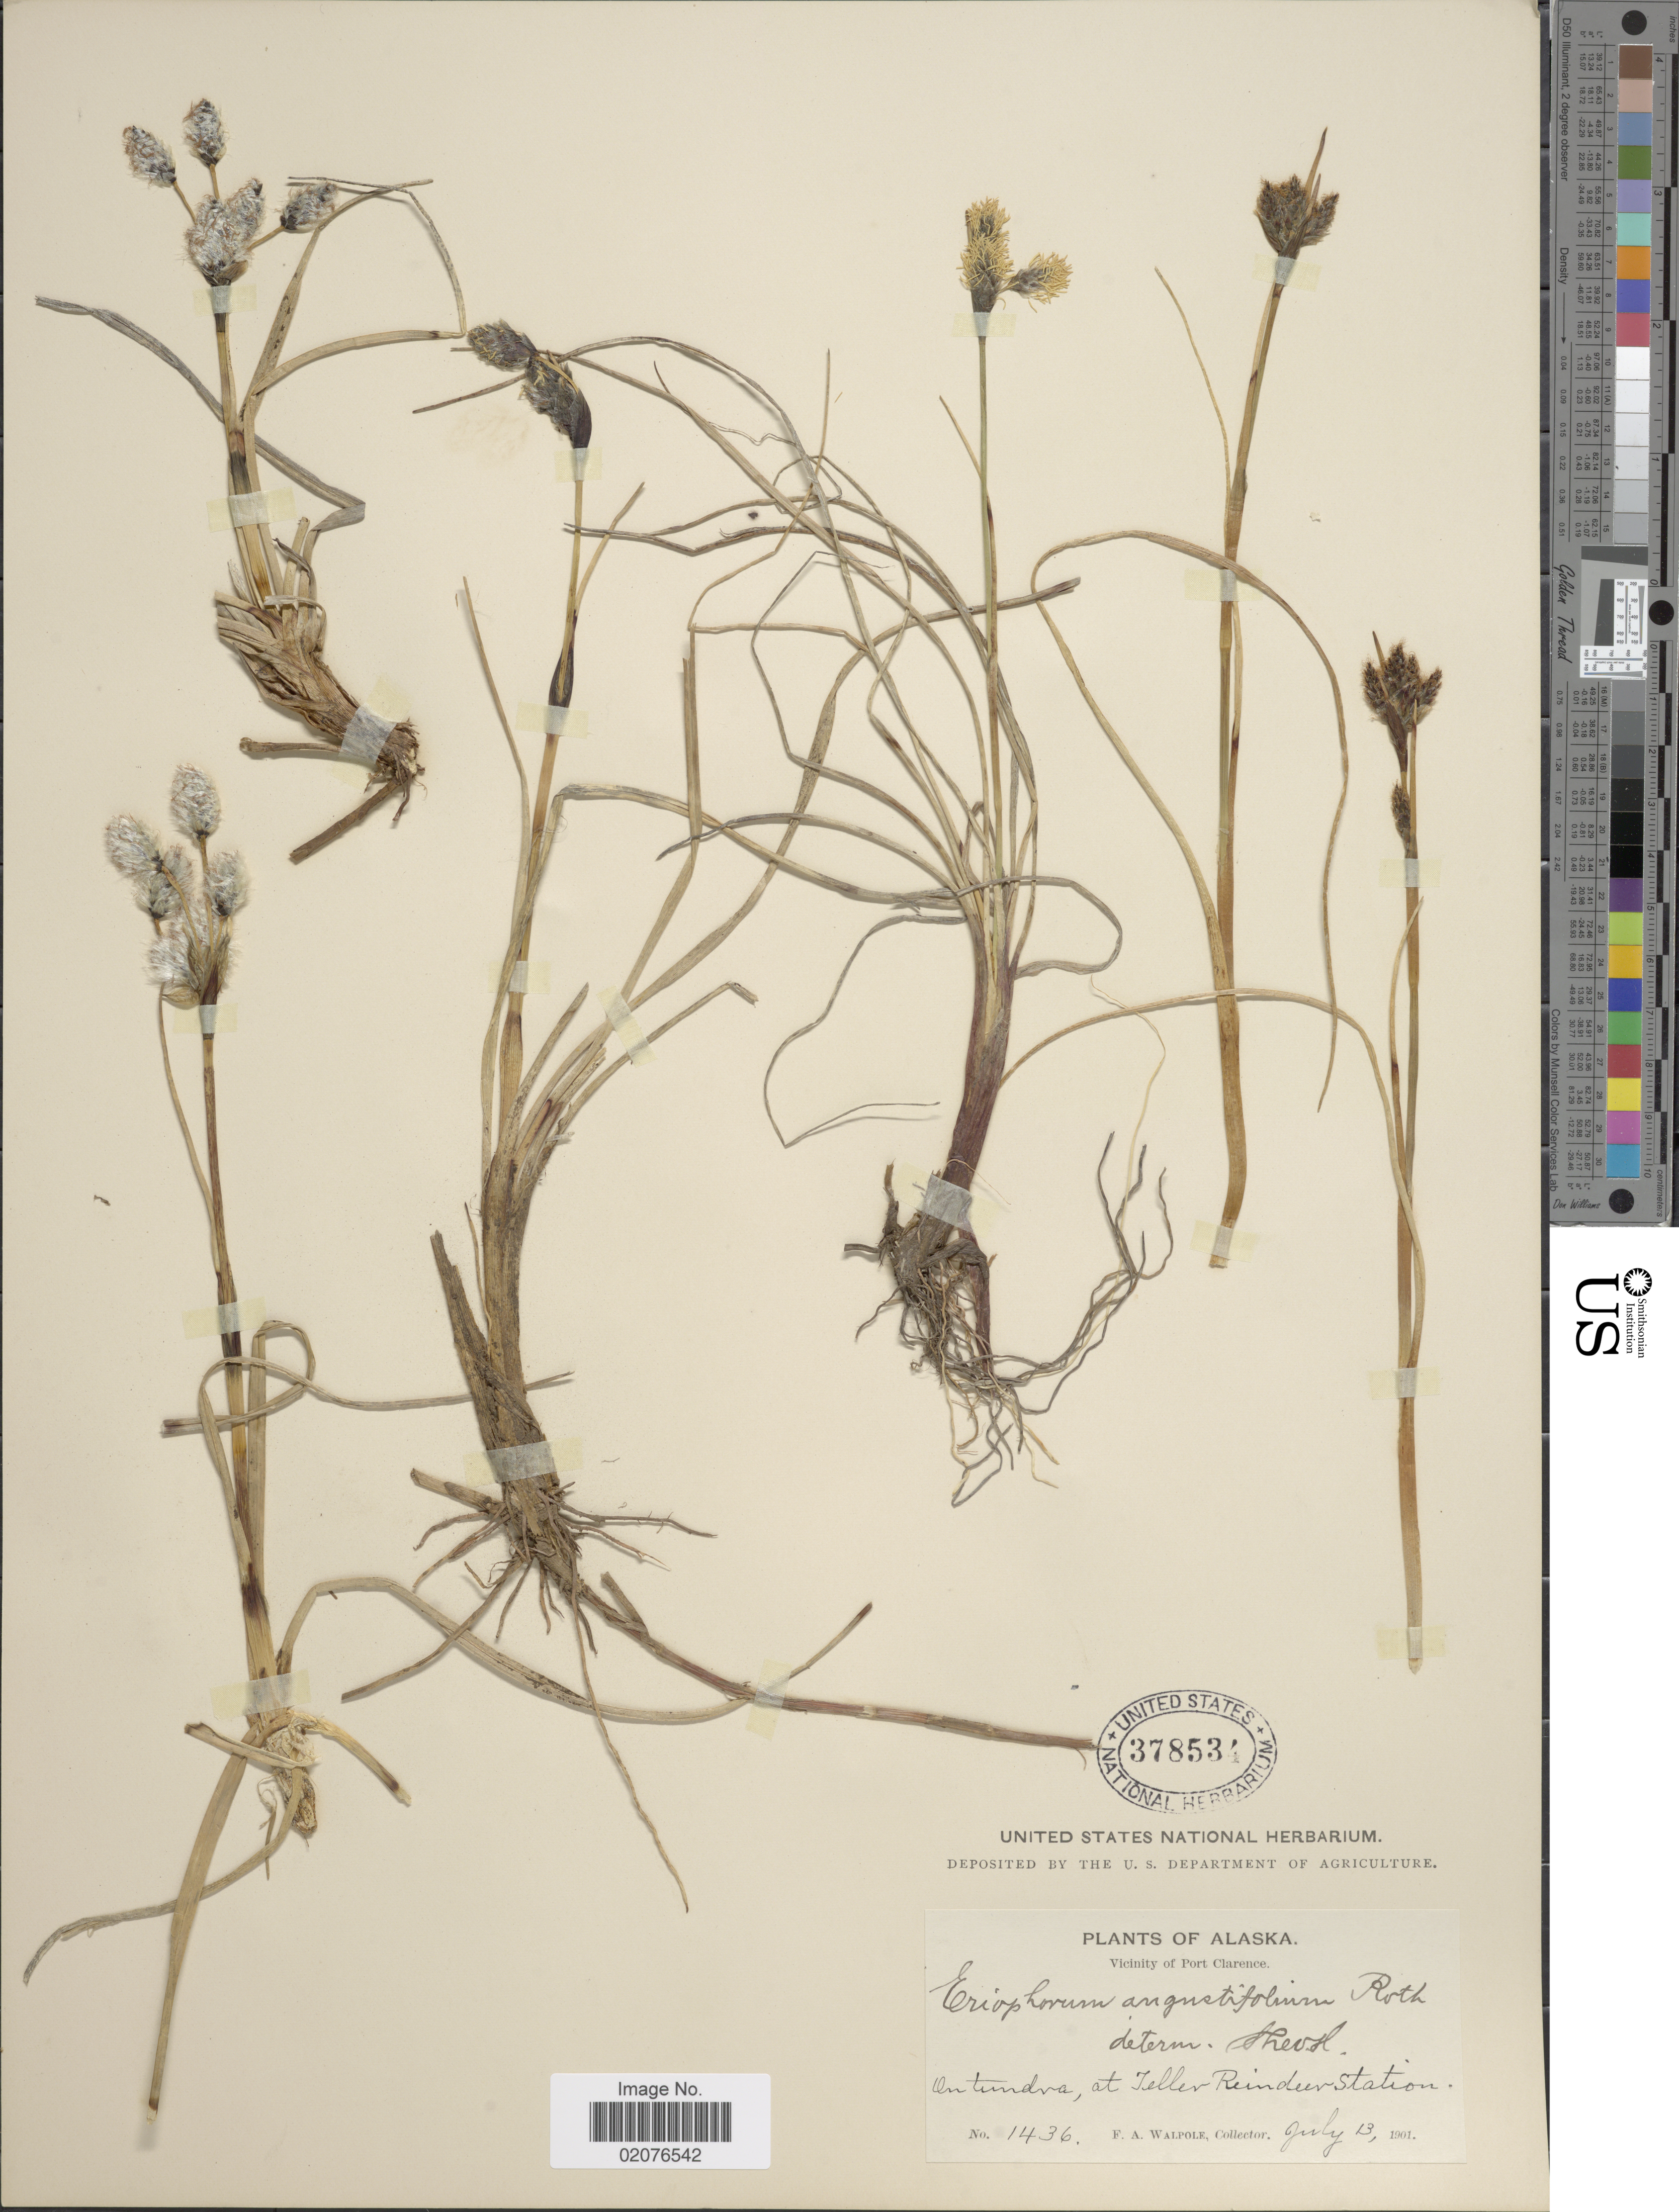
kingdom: Plantae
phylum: Tracheophyta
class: Liliopsida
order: Poales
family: Cyperaceae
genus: Eriophorum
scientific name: Eriophorum angustifolium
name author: Honck.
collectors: F. Walpole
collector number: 1436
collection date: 1901-07-13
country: United States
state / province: Alaska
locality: Vicinity of Port Clarence, On tundra, at Teller Reinder Station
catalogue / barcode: US 378534